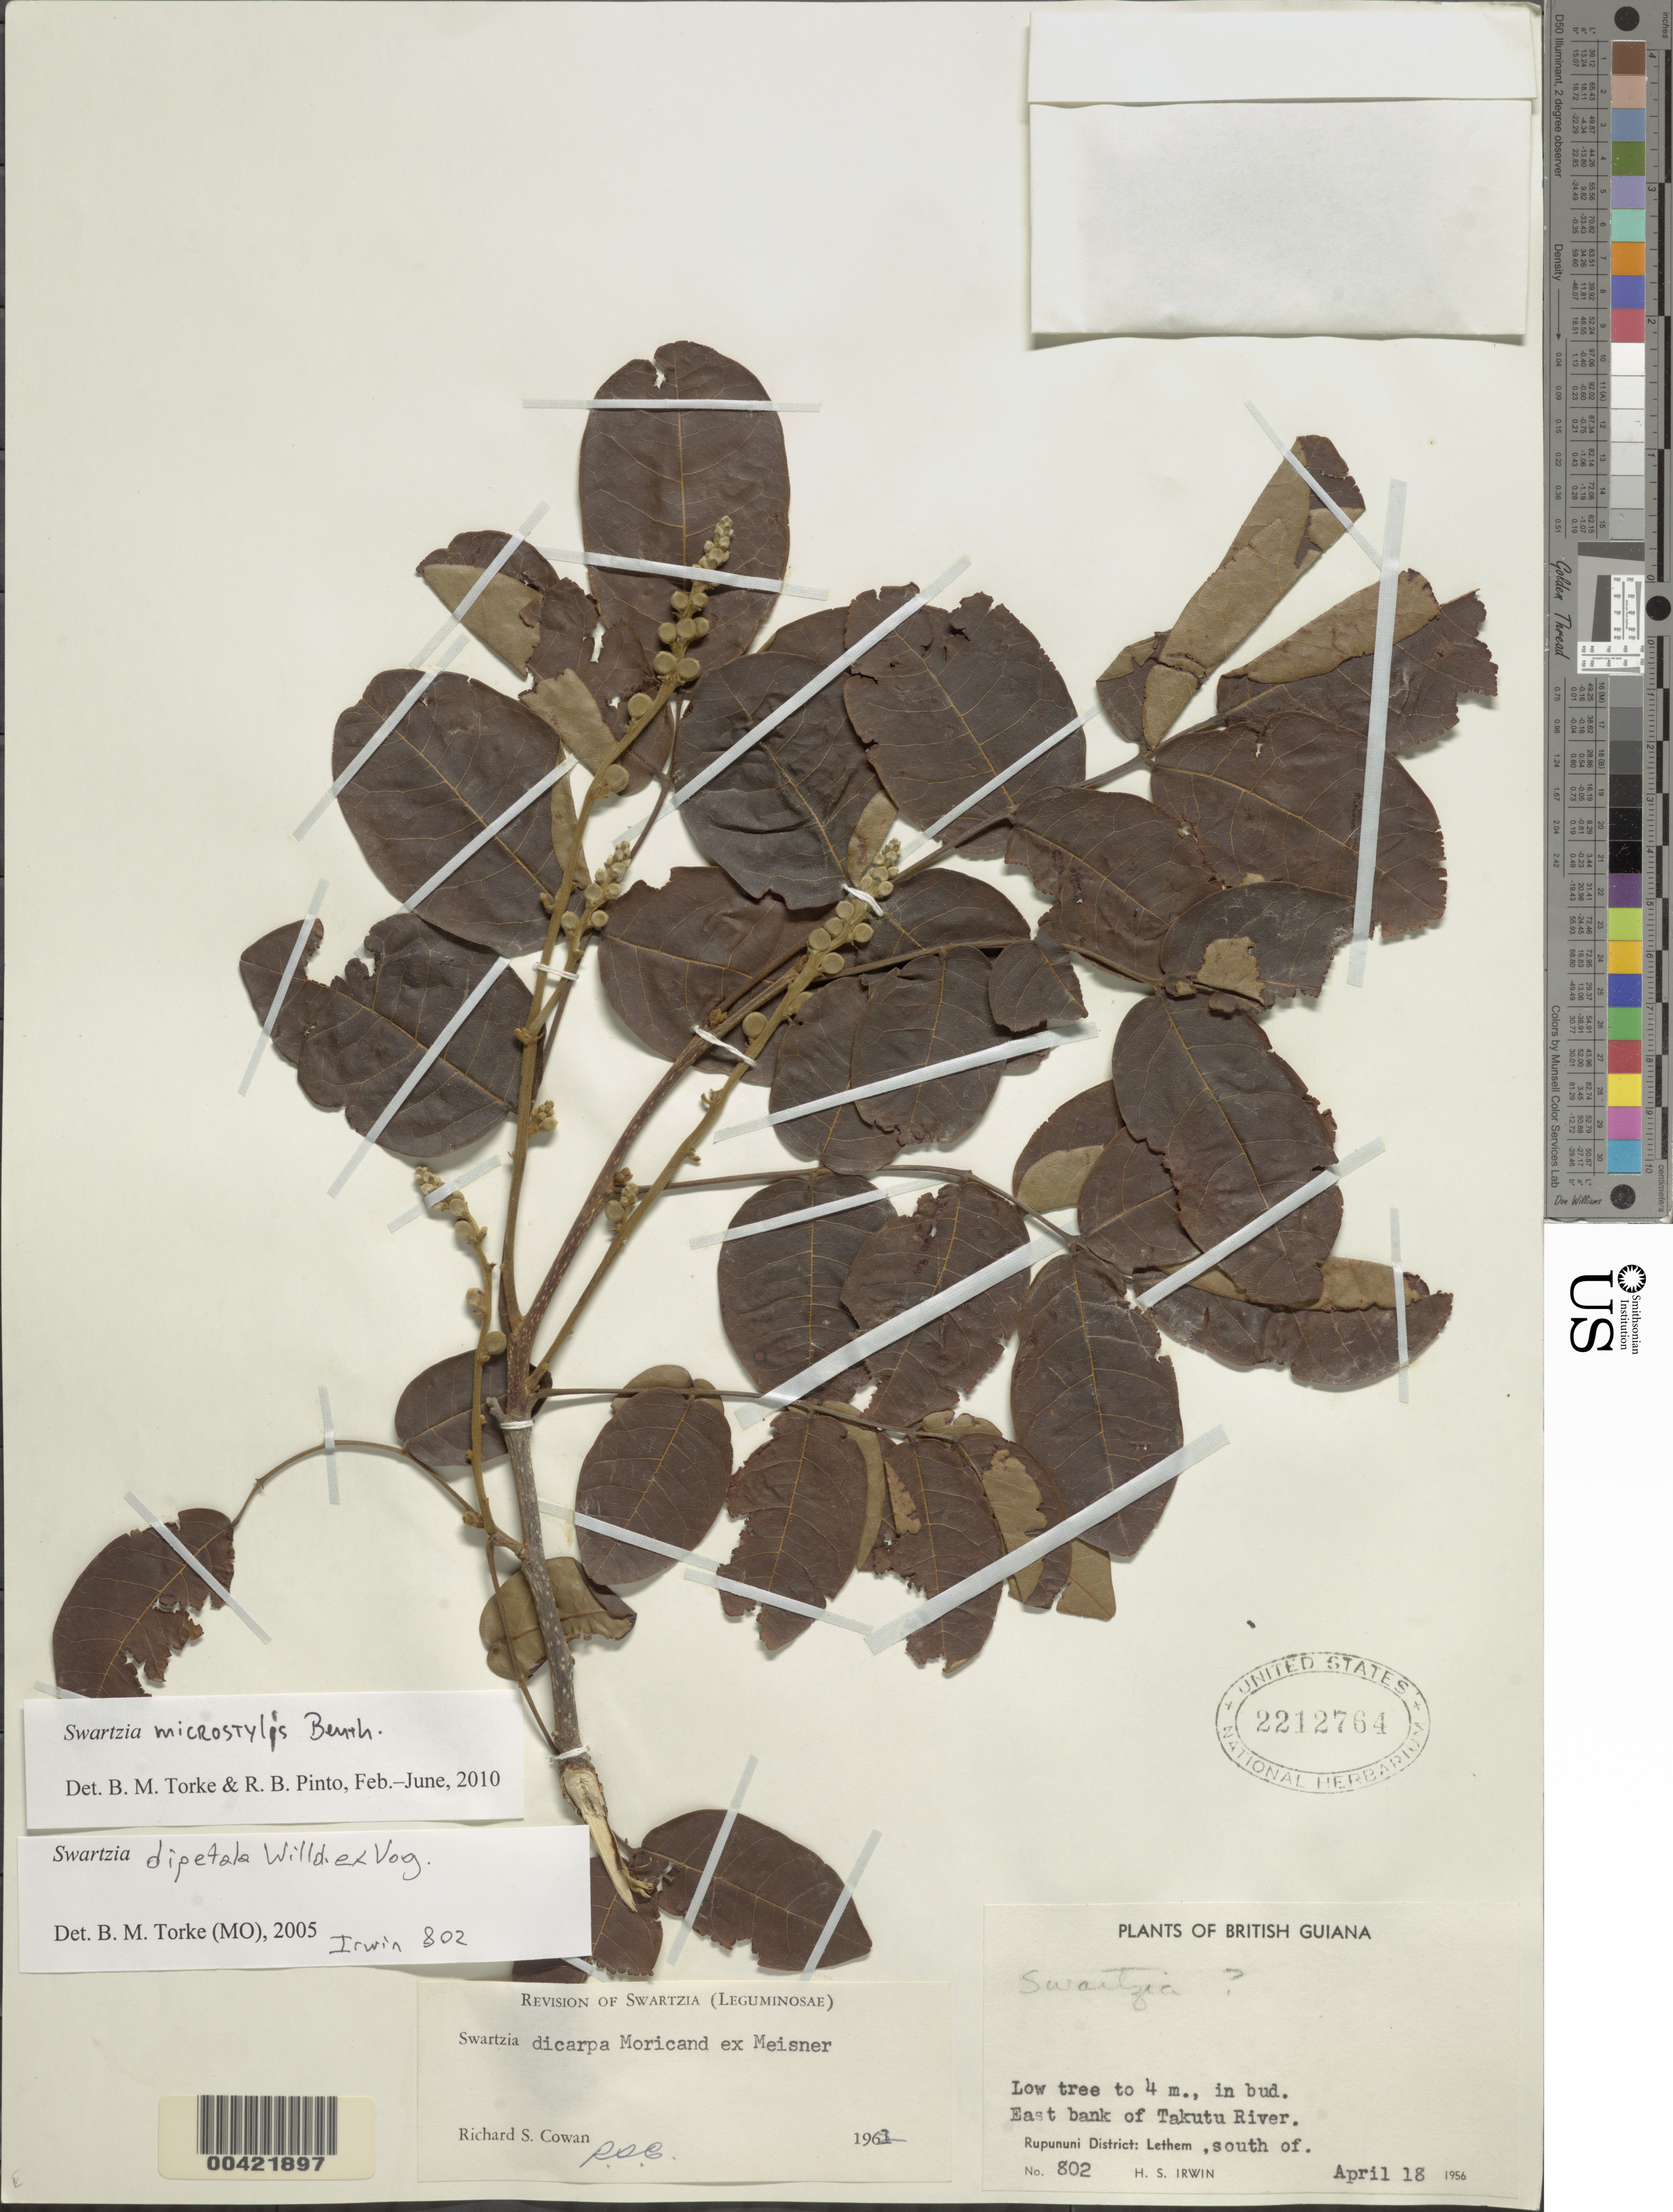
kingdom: Plantae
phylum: Tracheophyta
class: Magnoliopsida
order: Fabales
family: Fabaceae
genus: Swartzia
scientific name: Swartzia dipetala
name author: Willd. ex Vogel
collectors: H. Irwin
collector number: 802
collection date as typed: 18 Apr 1956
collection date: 1956-04-18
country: Guyana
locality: Lethem, S of; E bank of Takutu River; Rupununi District;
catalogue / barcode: US 2212764